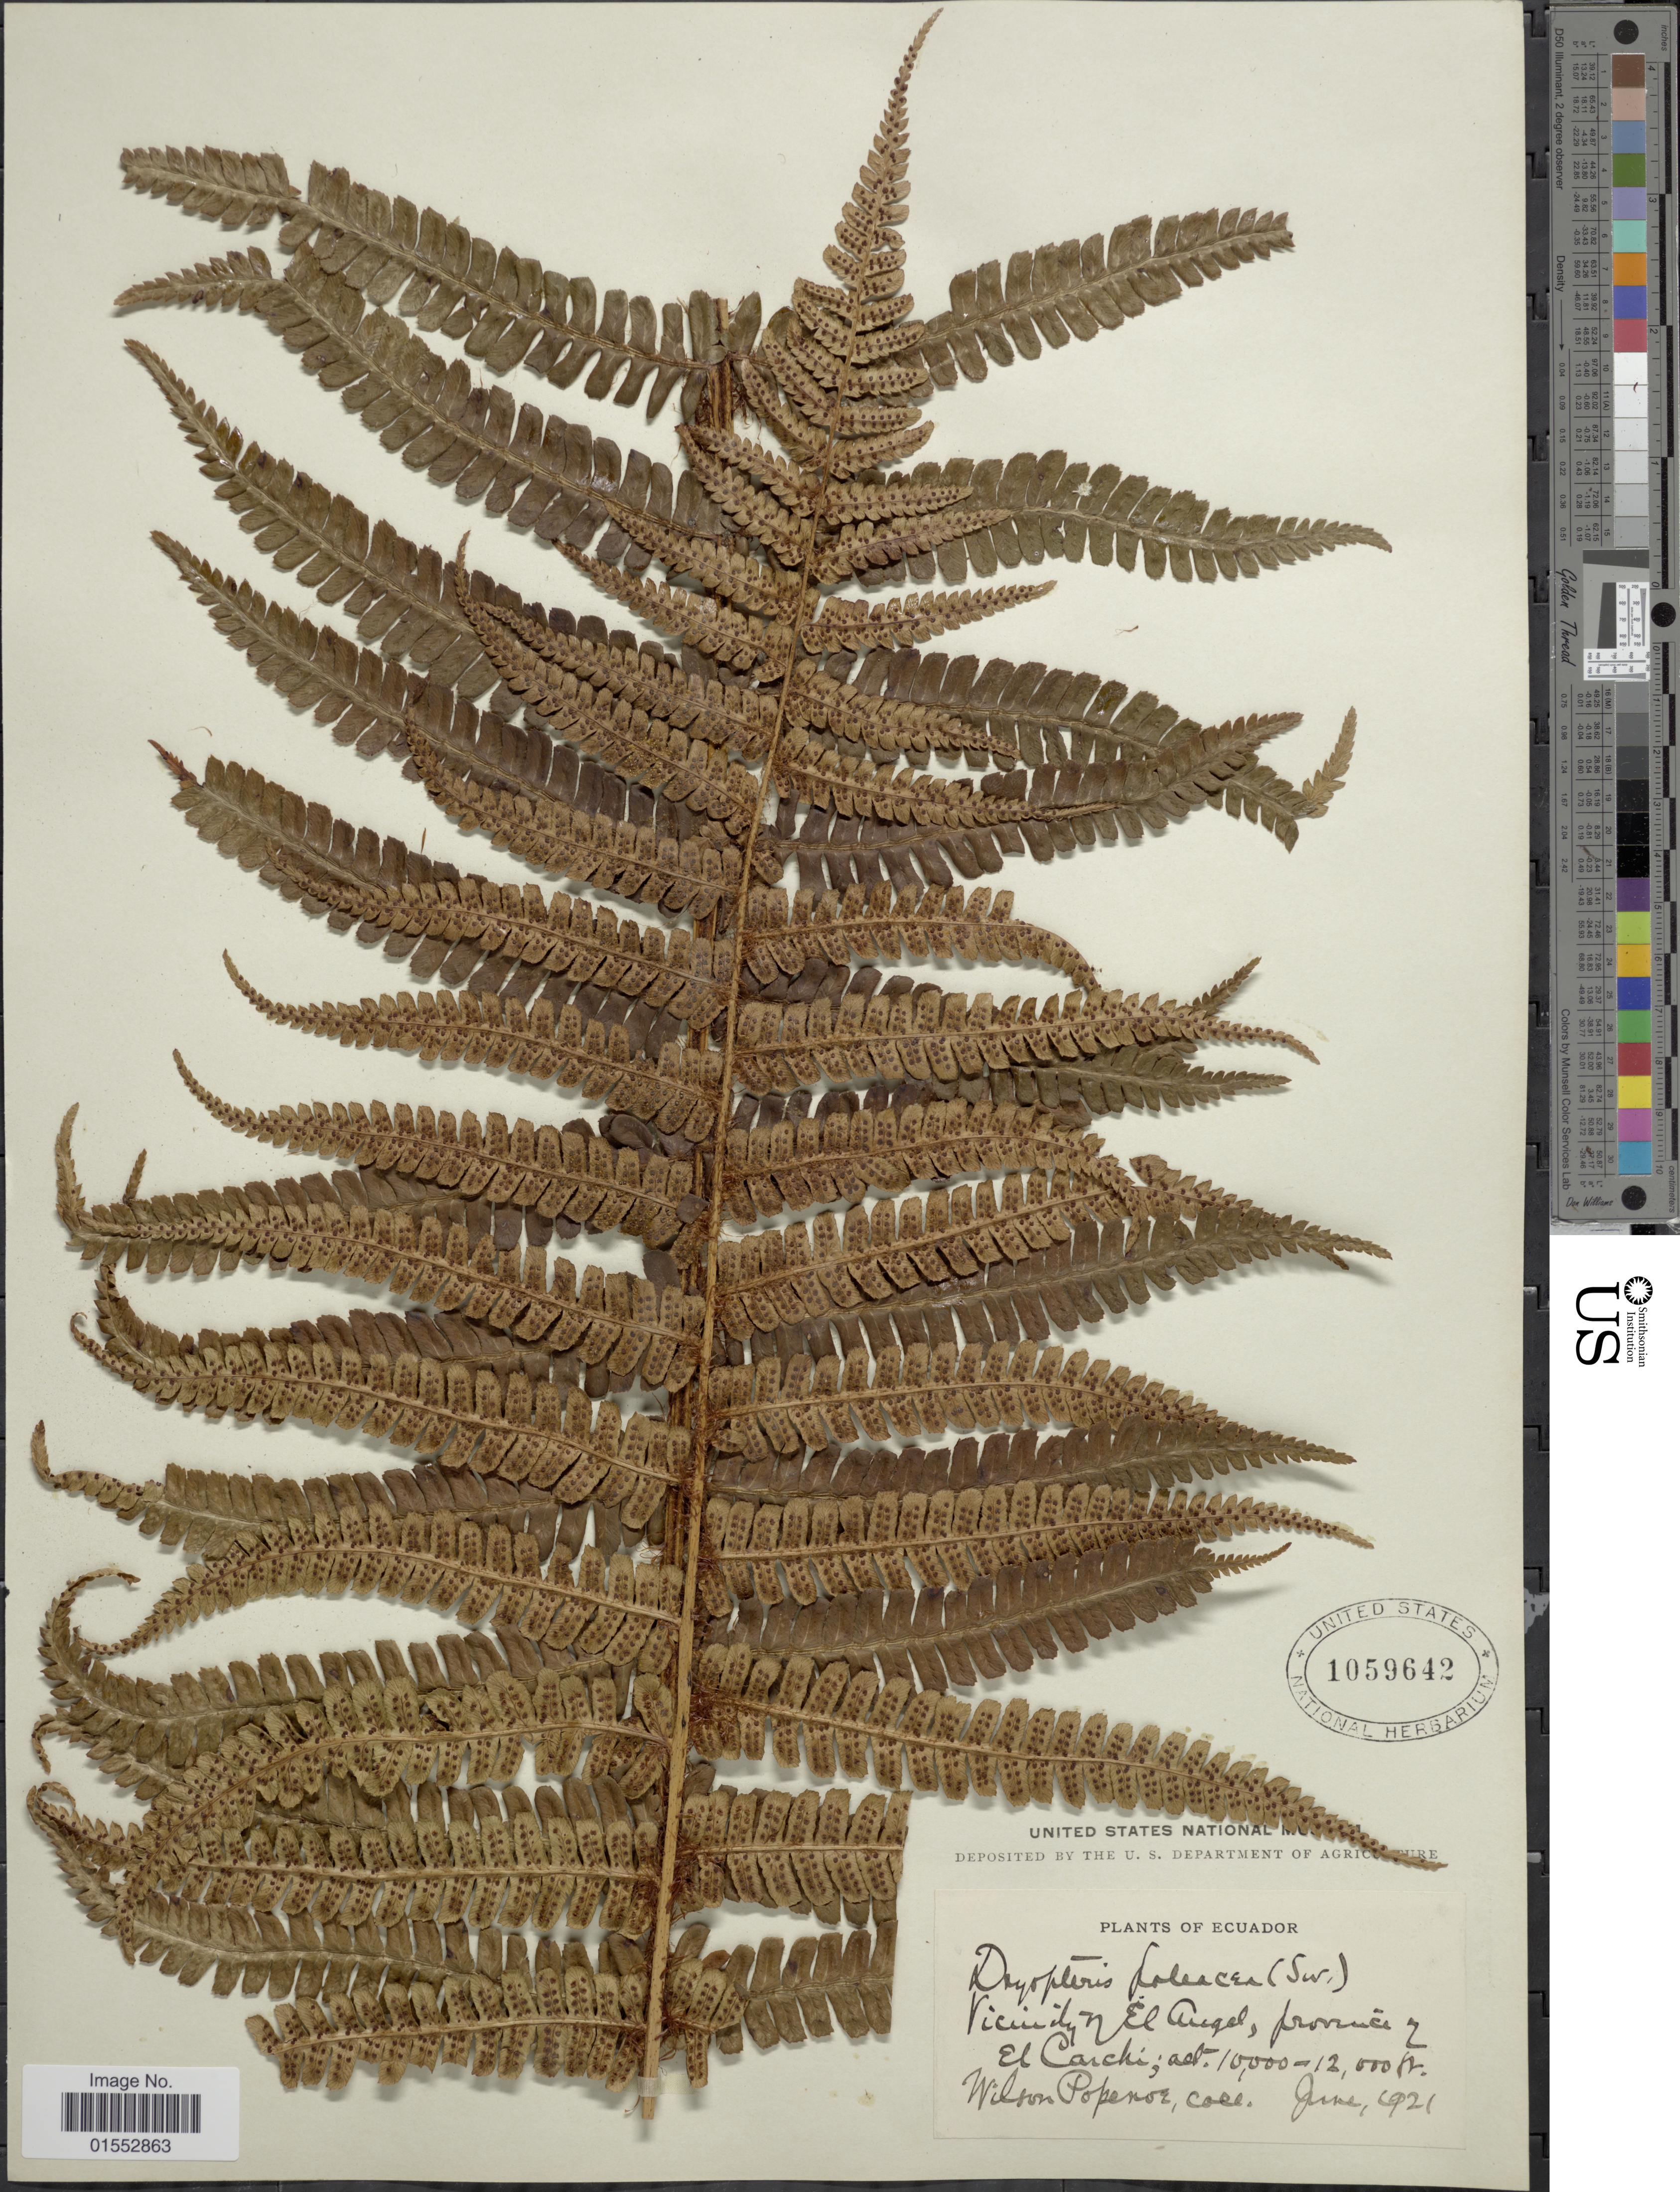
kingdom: Plantae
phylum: Tracheophyta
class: Polypodiopsida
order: Polypodiales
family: Dryopteridaceae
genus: Dryopteris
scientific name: Dryopteris wallichiana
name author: (Spreng.) Hyl.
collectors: W. Popenoe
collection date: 1921-06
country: Ecuador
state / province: Carchi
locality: Vicinity of El Angel, province of El Carchi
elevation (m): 3048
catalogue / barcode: US 1059642